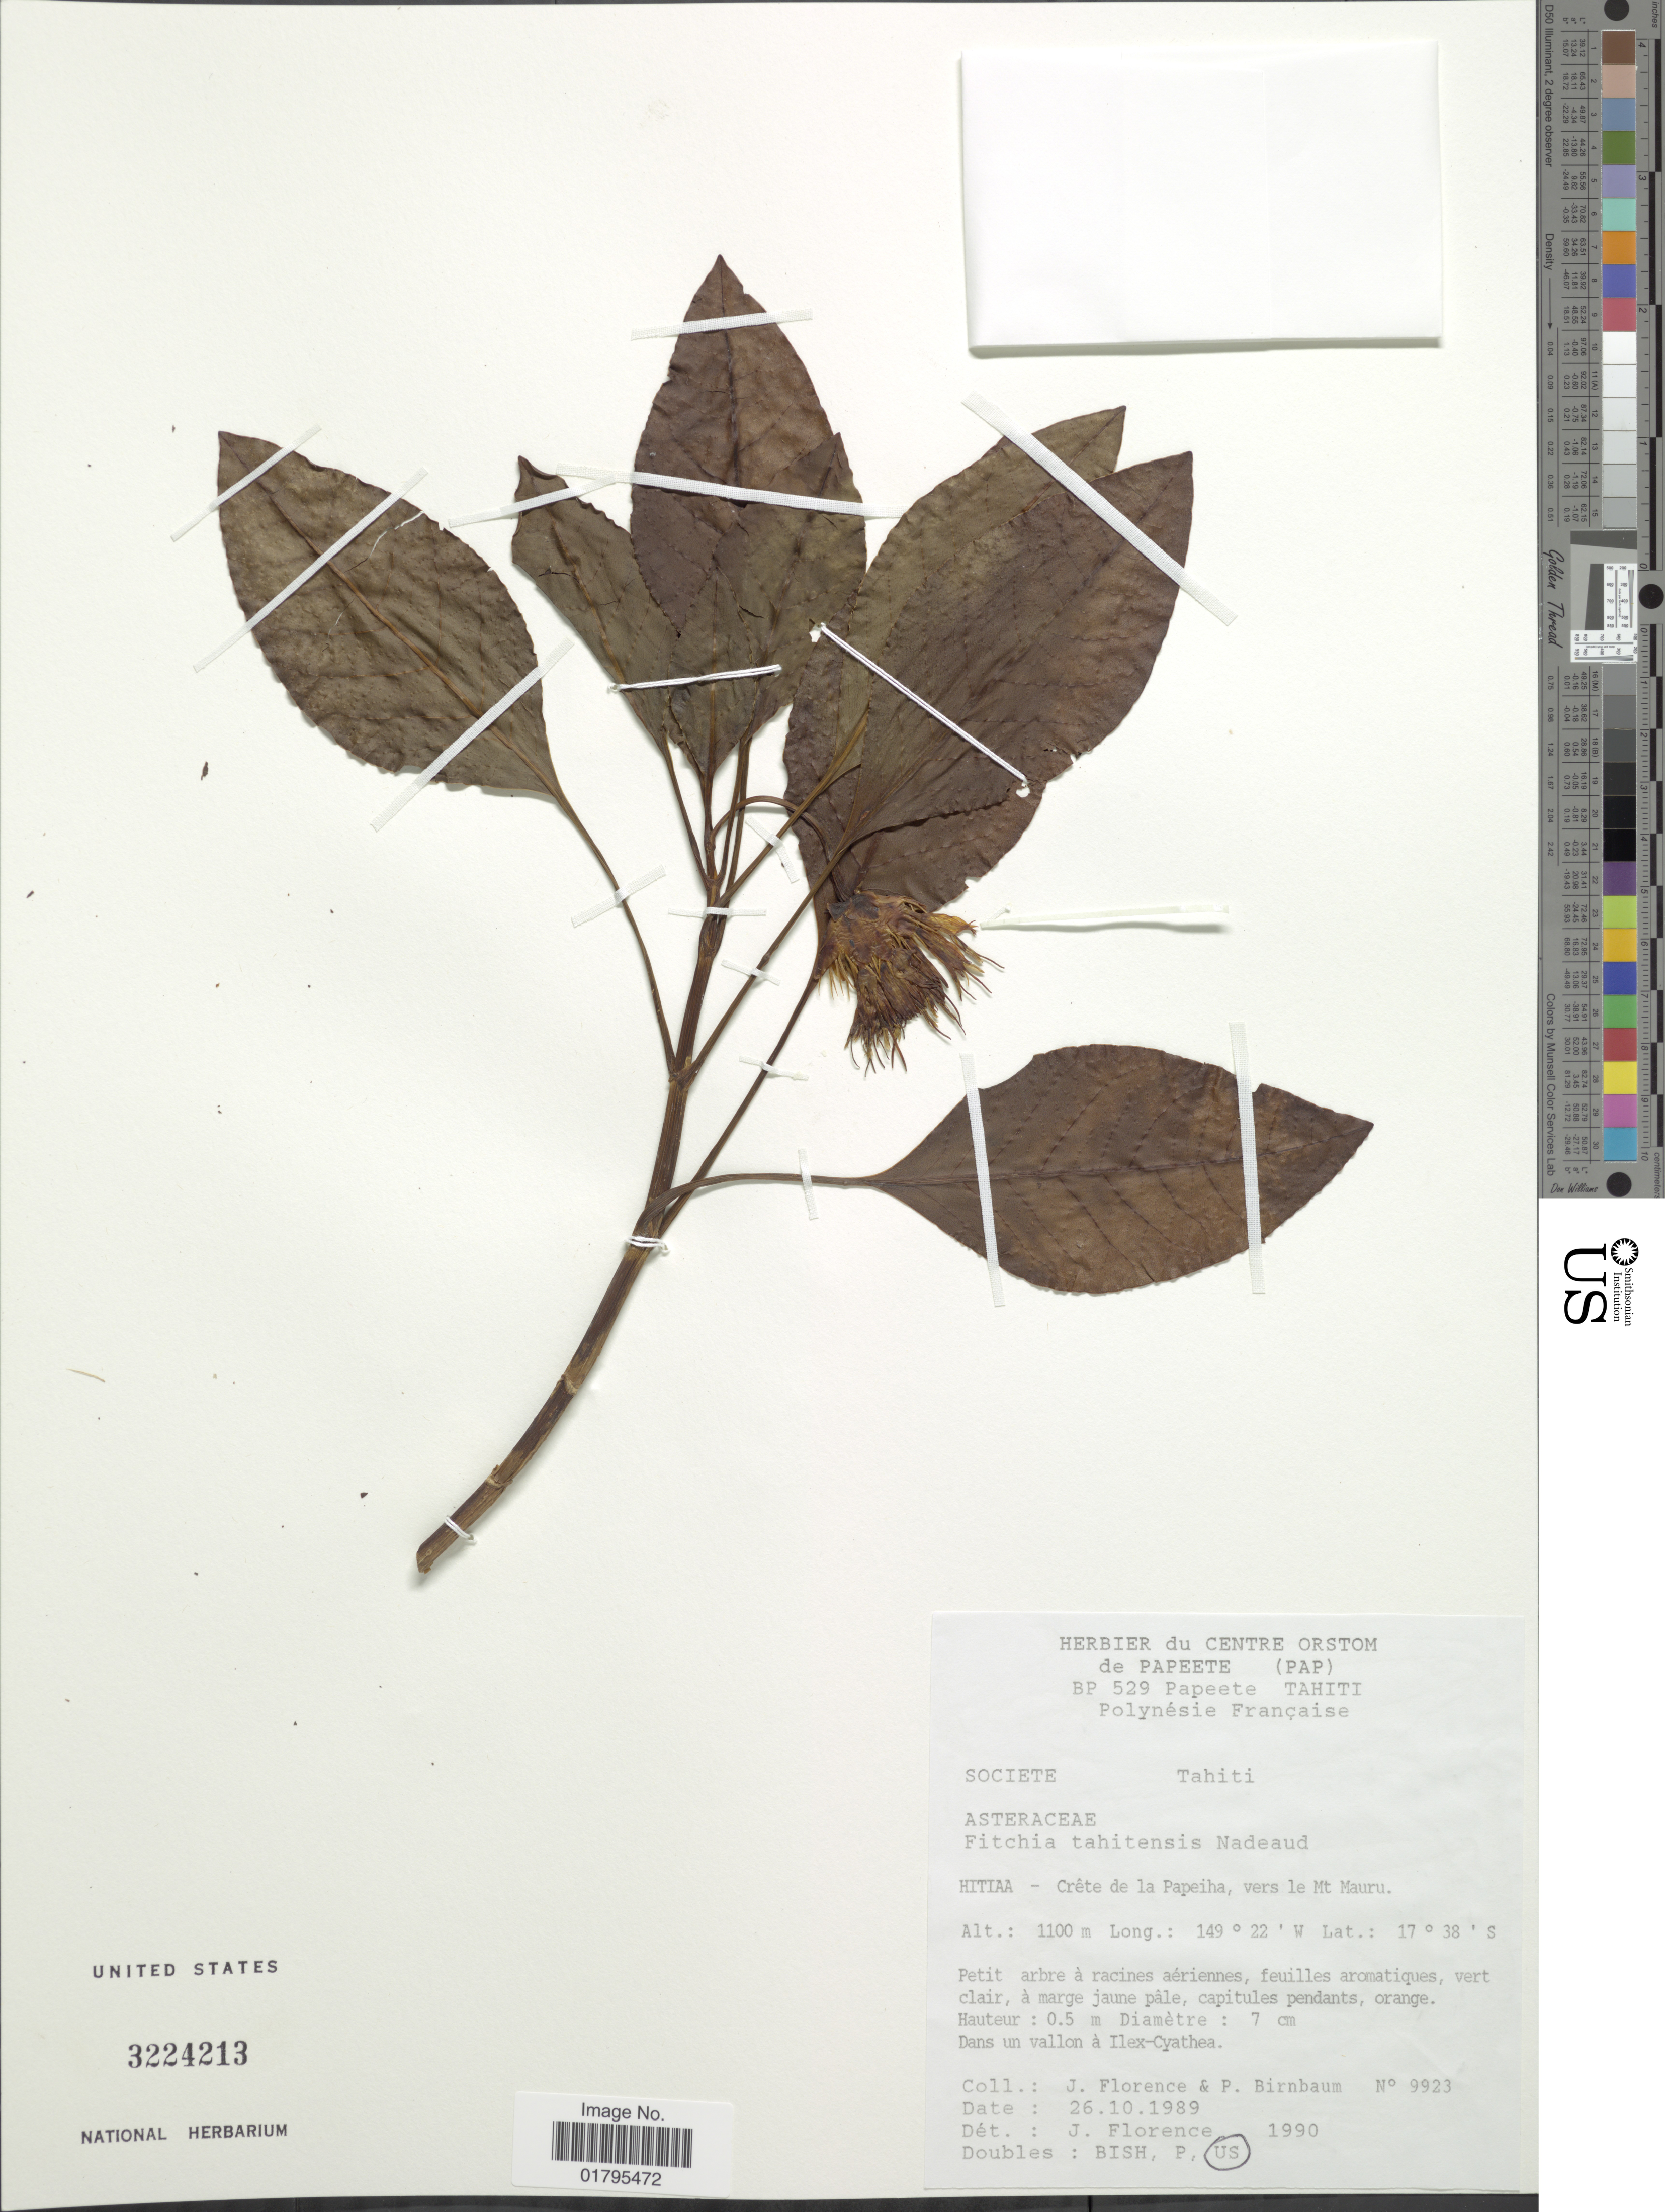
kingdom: Plantae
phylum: Tracheophyta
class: Magnoliopsida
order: Asterales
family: Asteraceae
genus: Fitchia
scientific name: Fitchia tahitensis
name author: Nadeaud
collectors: J. Florence & P. Birnbaum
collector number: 9923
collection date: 1989-10-26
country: French Polynesia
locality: Tahiti, Hitiaa, Crete de la Papeiha, vers le Mt. Mauru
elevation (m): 1100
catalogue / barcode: US 3224213